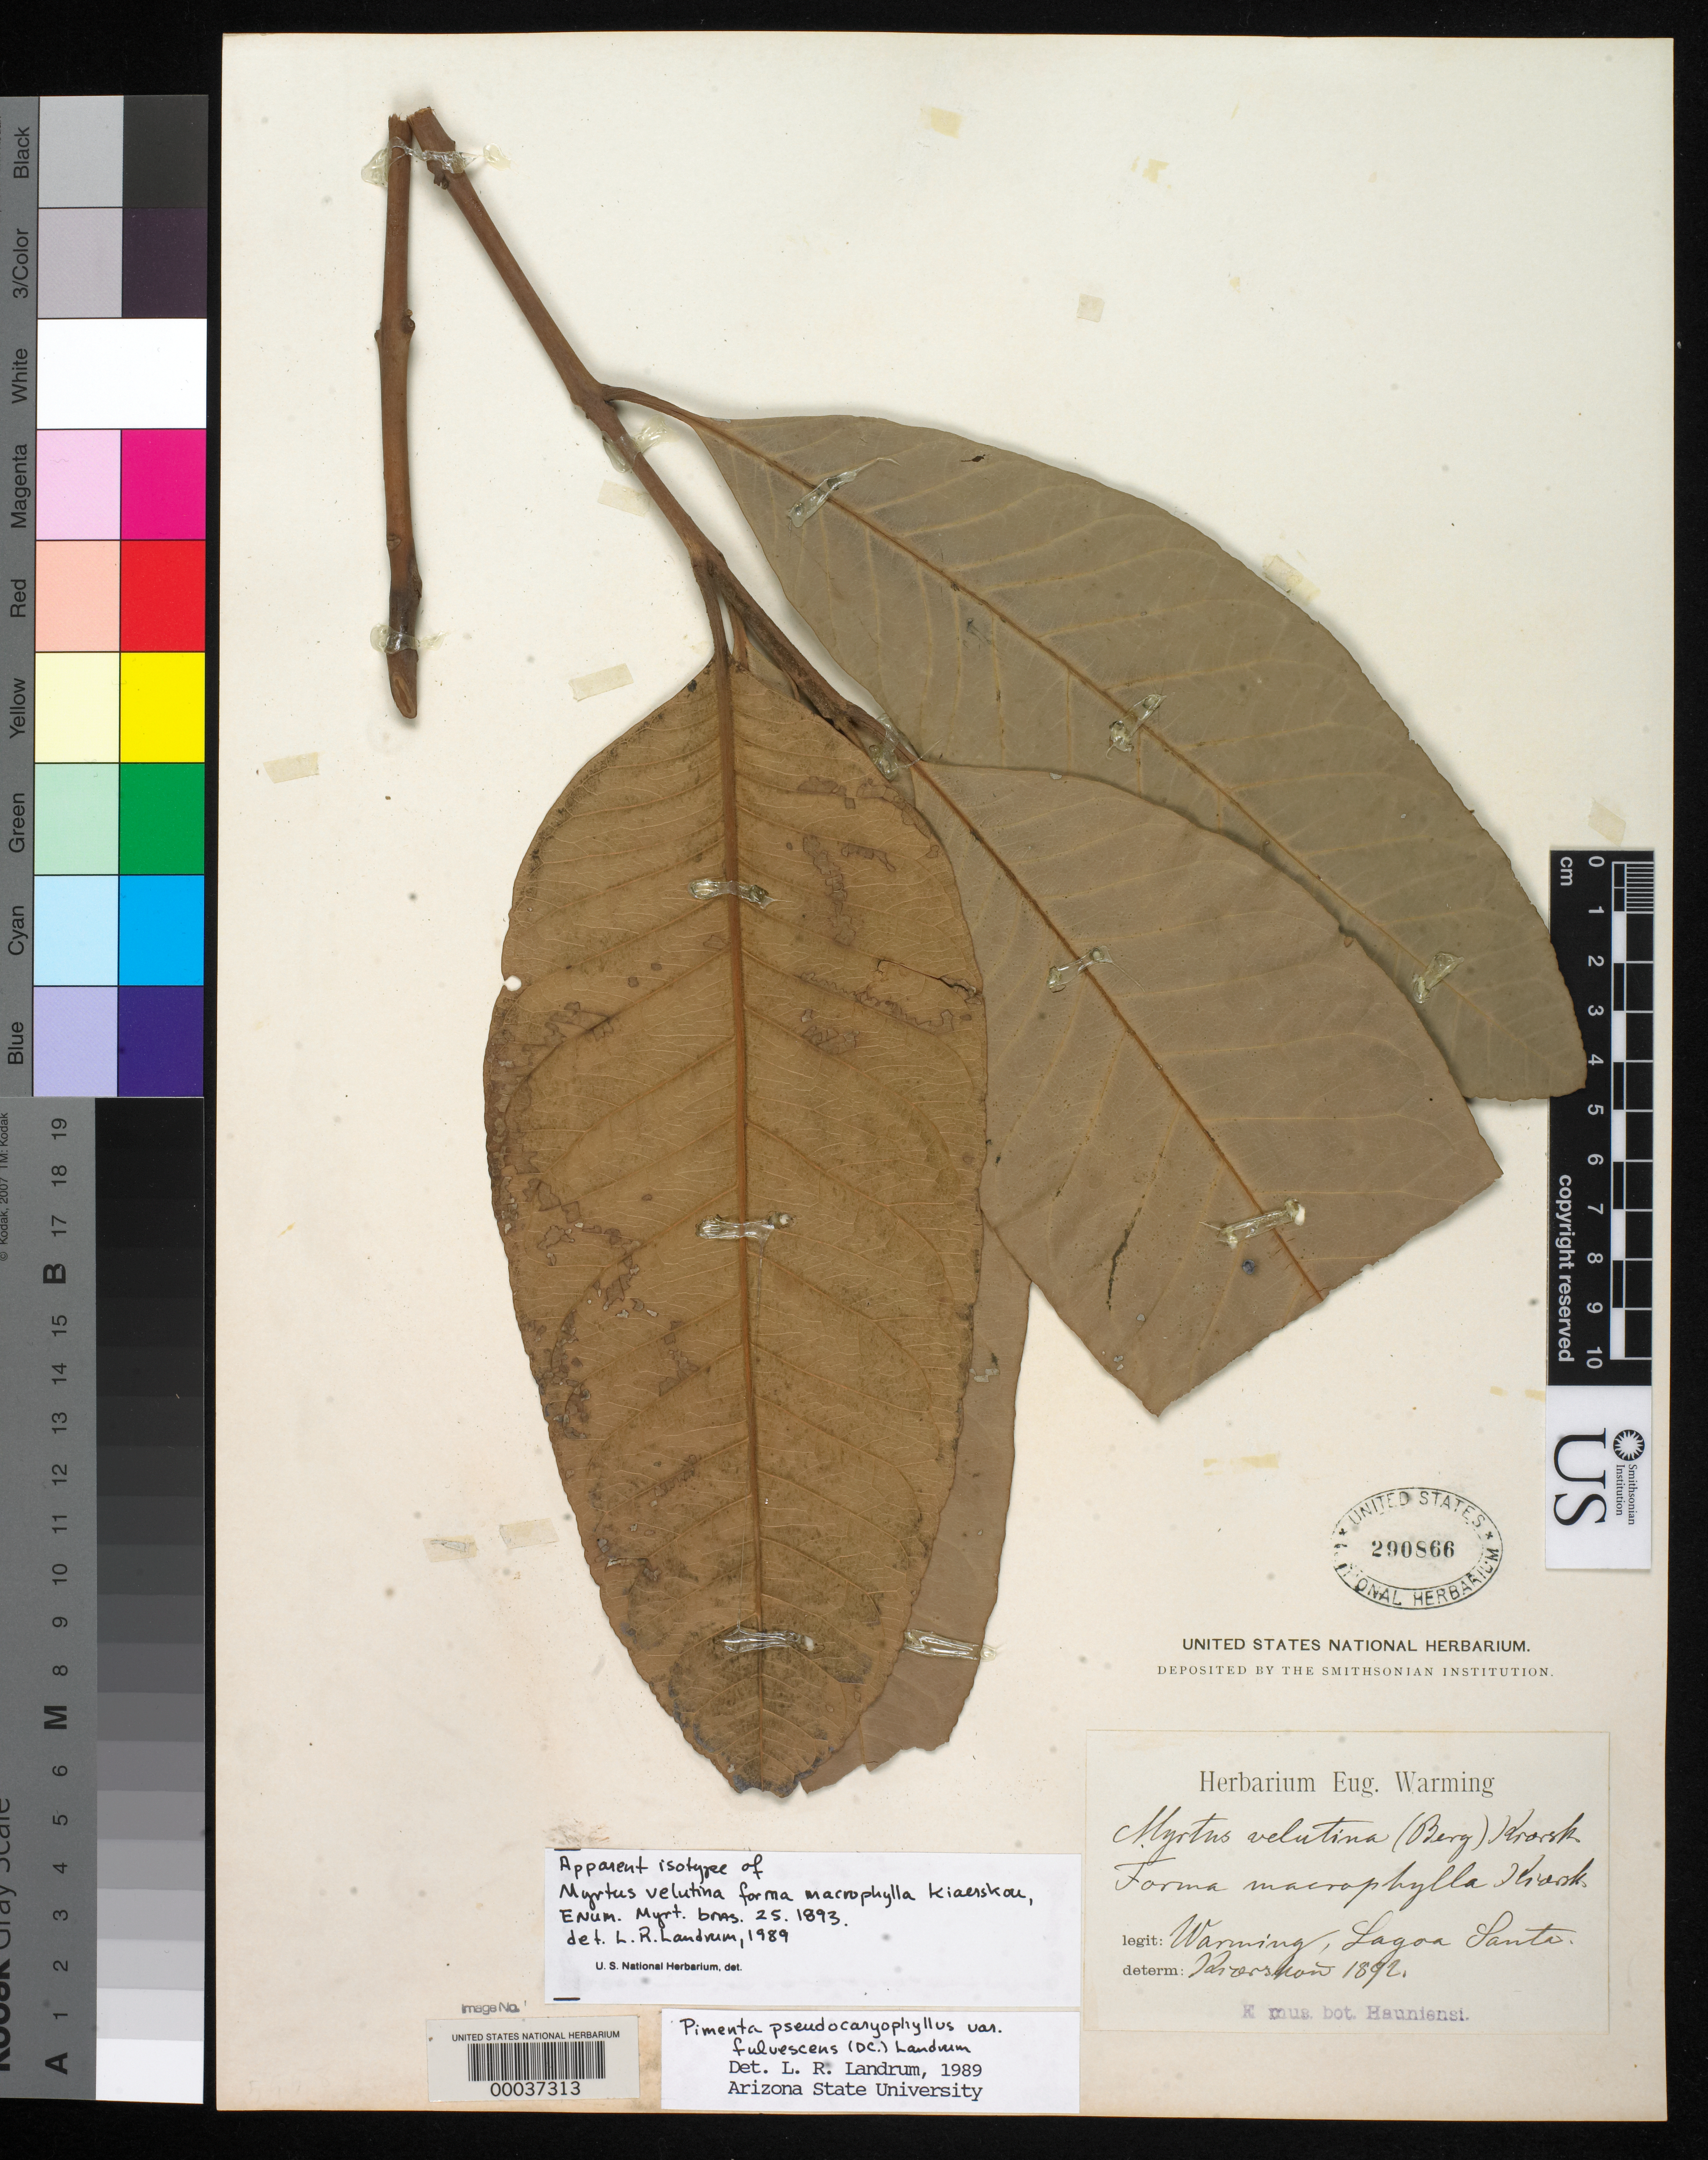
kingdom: Plantae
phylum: Tracheophyta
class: Magnoliopsida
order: Myrtales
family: Myrtaceae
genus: Myrtus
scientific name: Myrtus velutina f. macrophylla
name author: Kiaersk.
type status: Isotype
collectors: E. Warming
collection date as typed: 1892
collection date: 1892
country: Brazil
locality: Lagoa Santa.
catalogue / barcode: US 290866